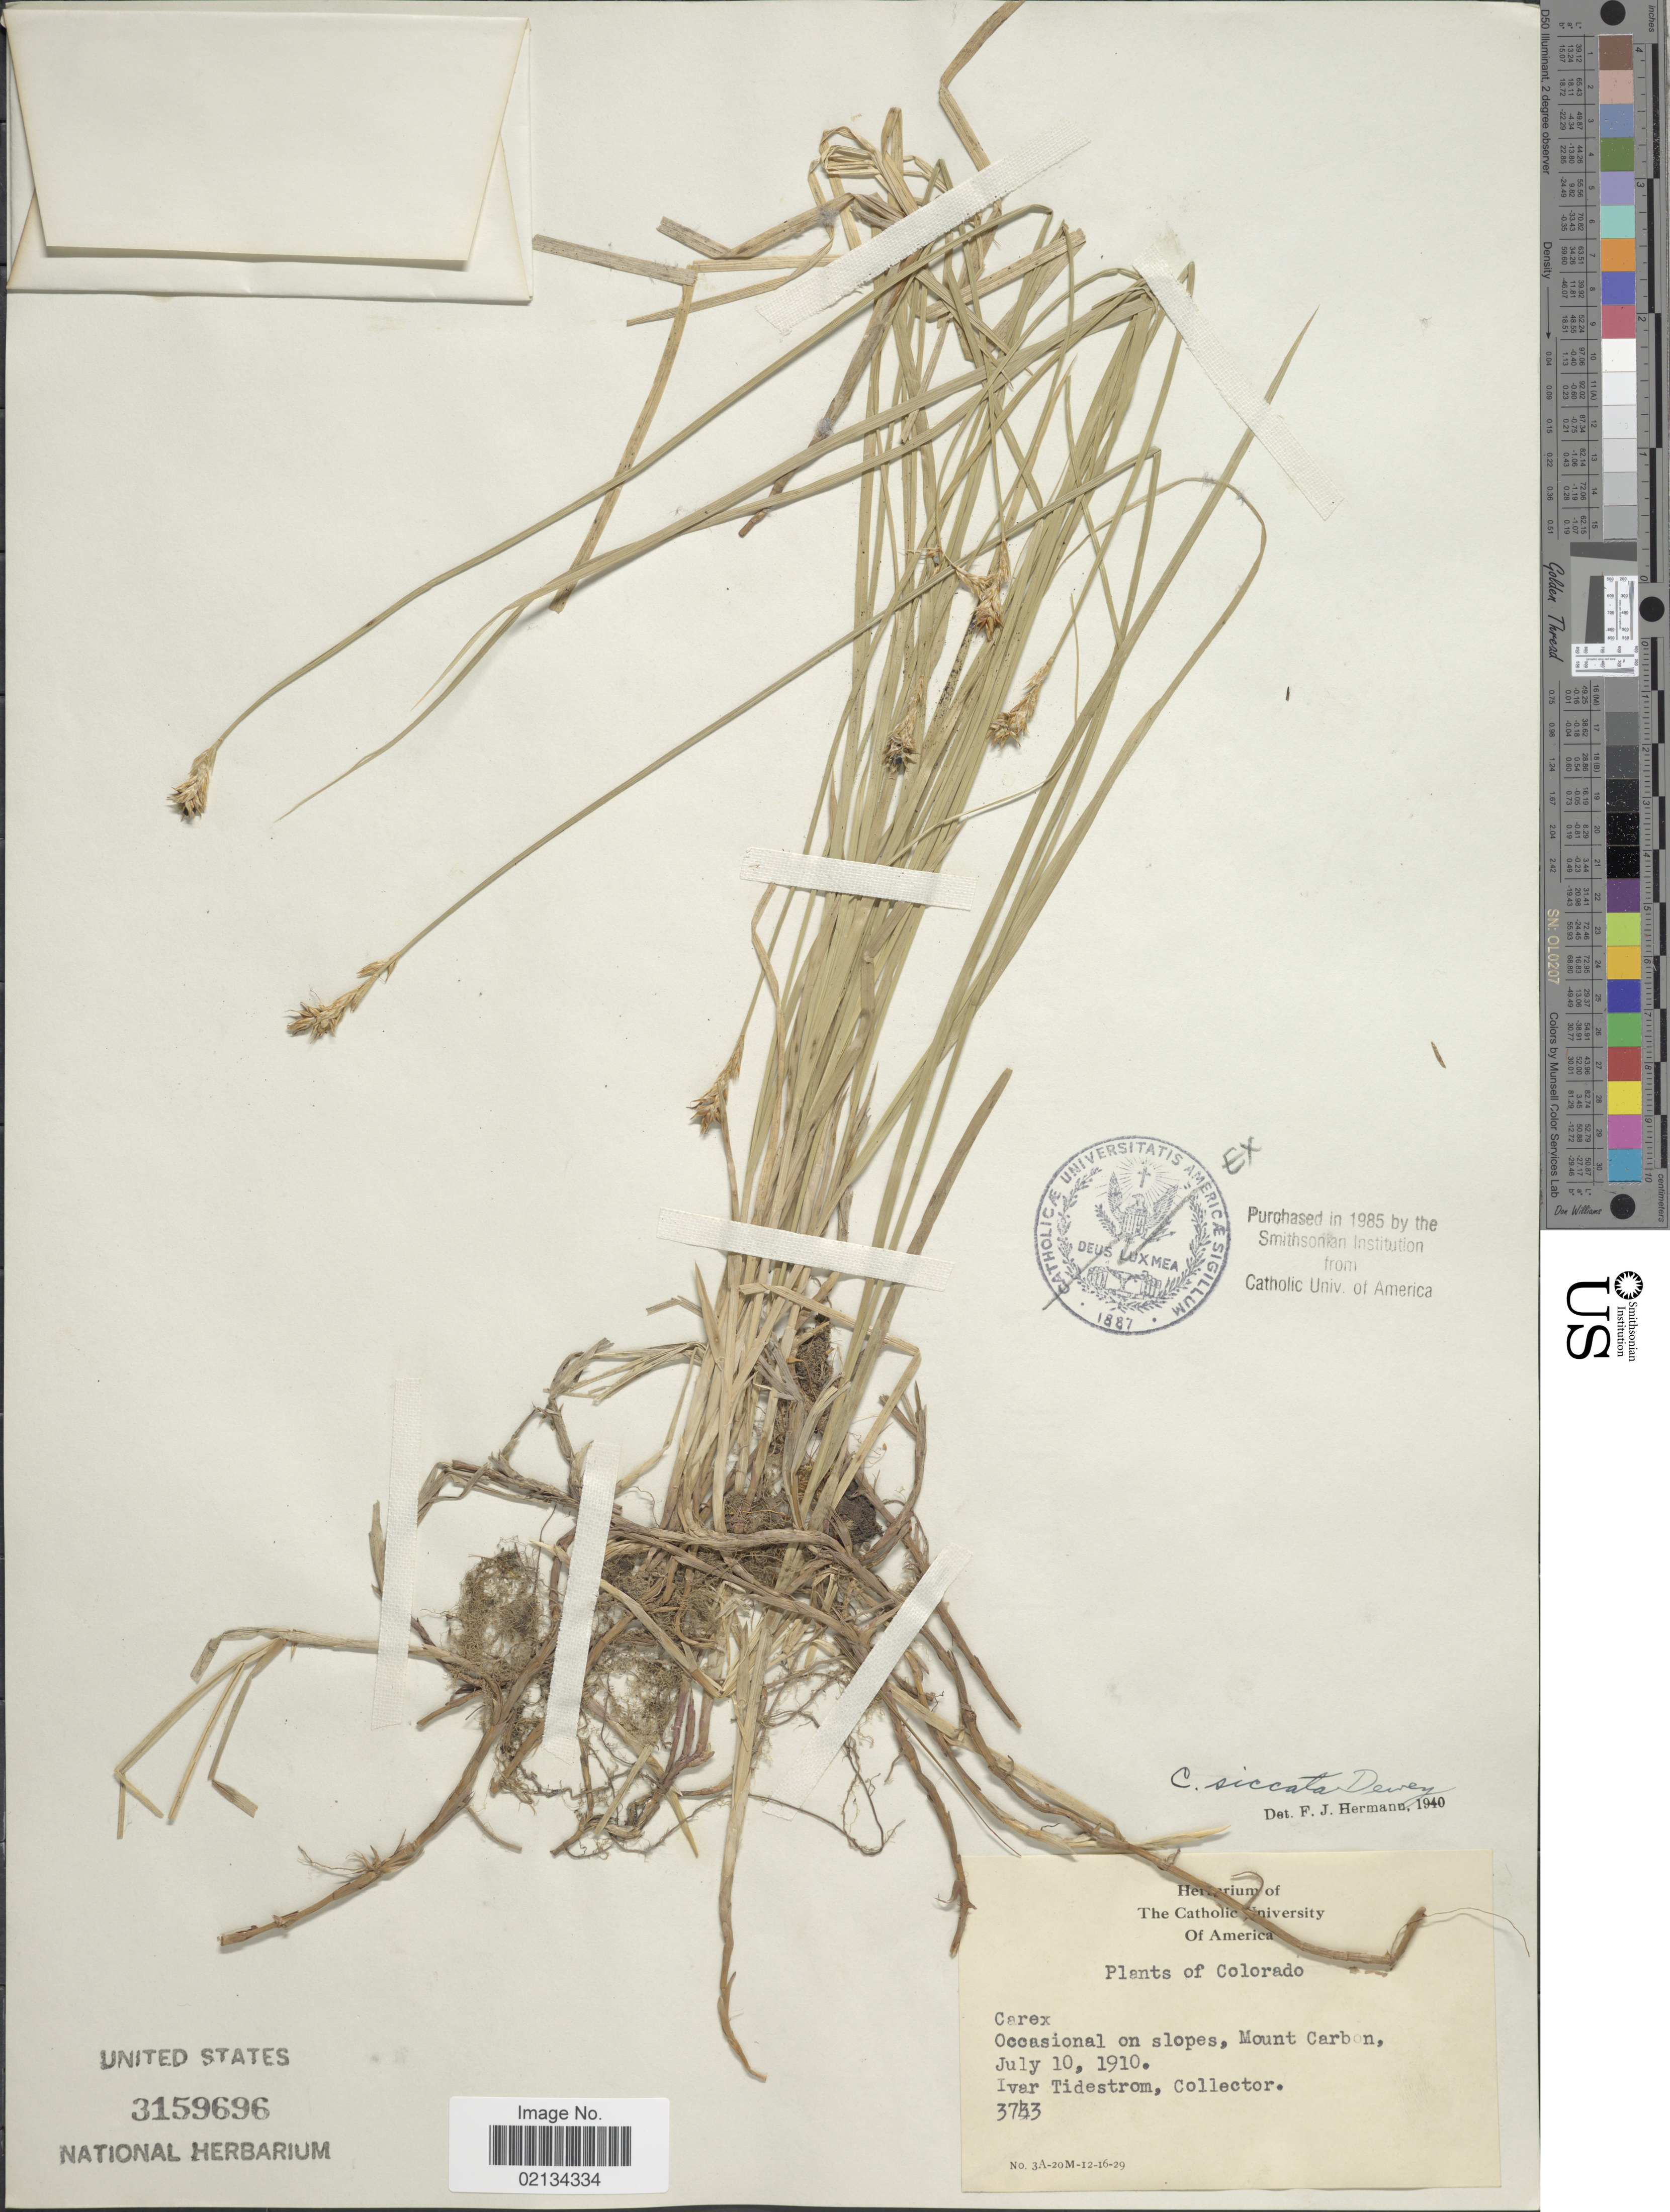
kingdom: Plantae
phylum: Tracheophyta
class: Liliopsida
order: Poales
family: Cyperaceae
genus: Carex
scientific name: Carex siccata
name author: Dewey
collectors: I. F. Tidestrom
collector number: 3743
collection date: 1910-07-10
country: United States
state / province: Colorado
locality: On slopes, Mount Carbon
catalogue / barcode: US 3159696